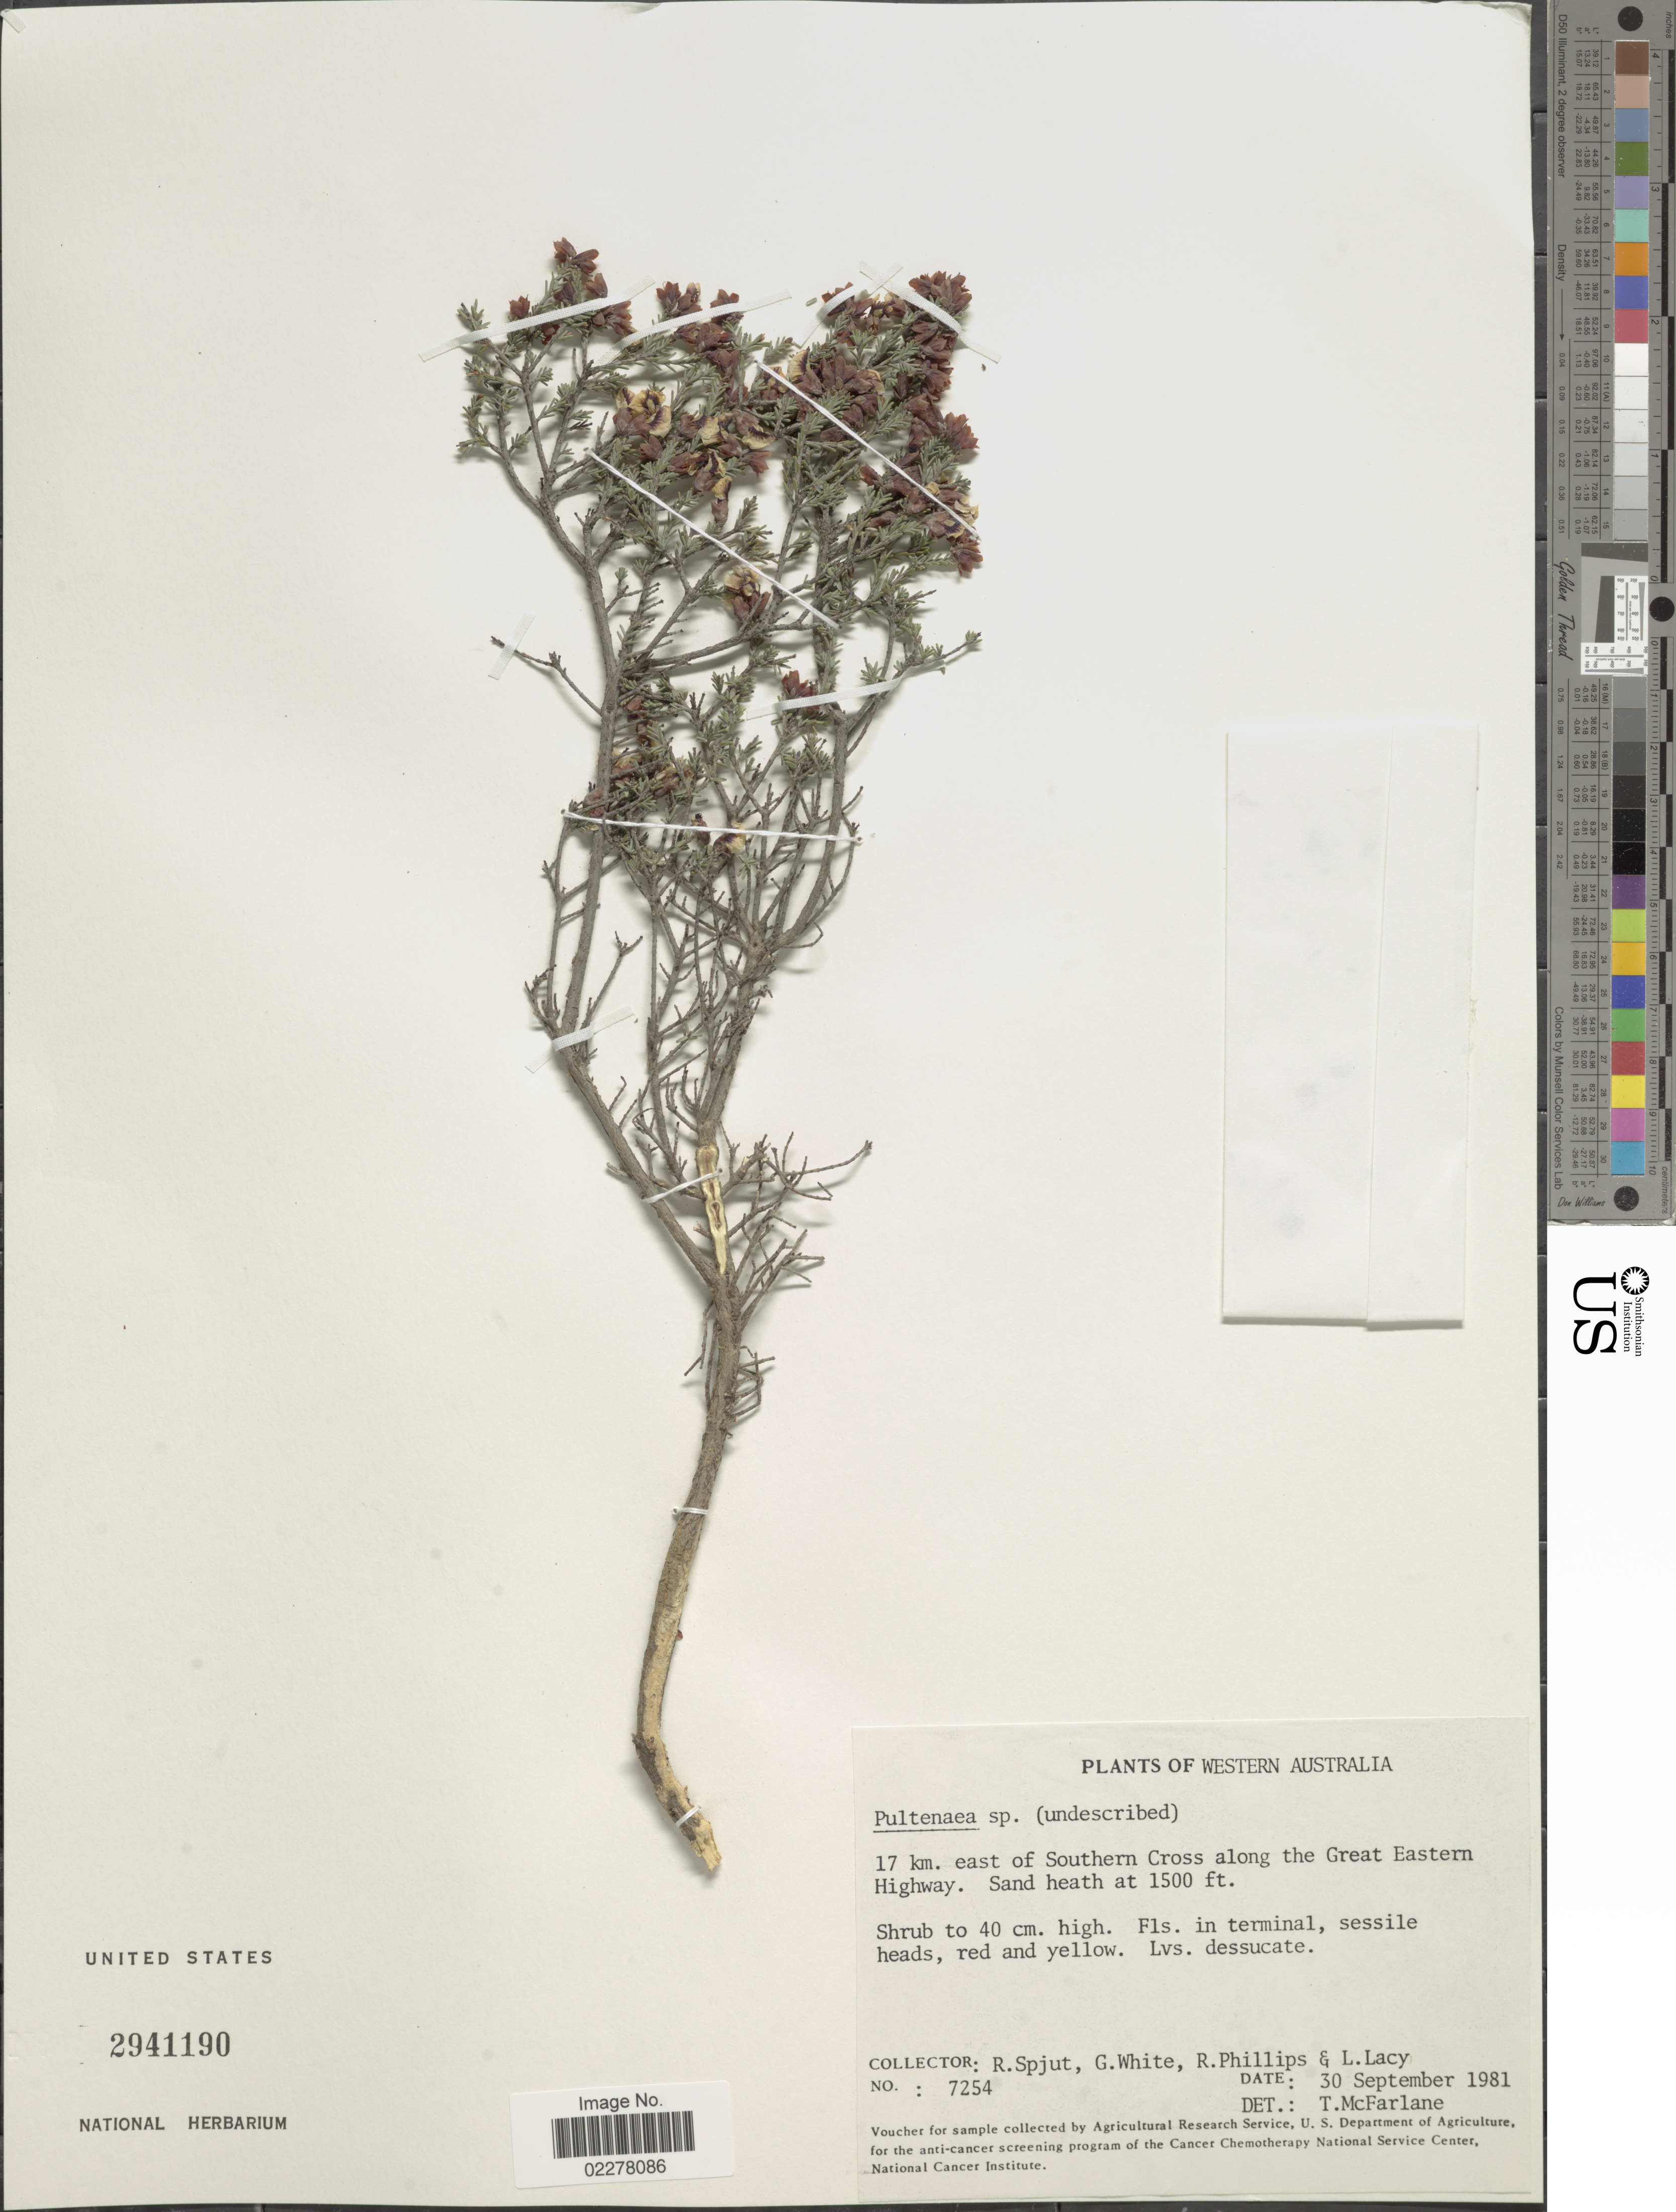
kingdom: Plantae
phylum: Tracheophyta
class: Magnoliopsida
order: Fabales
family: Fabaceae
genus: Pultenaea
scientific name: Pultenaea sp.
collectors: R. Spjut, G. White, R. Phillips & L. Lacy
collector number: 7254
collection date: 1981-09-30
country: Australia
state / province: Western Australia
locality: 17 km. east of Southern Cross along the Great Western Highway.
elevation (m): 457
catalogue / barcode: US 2941190